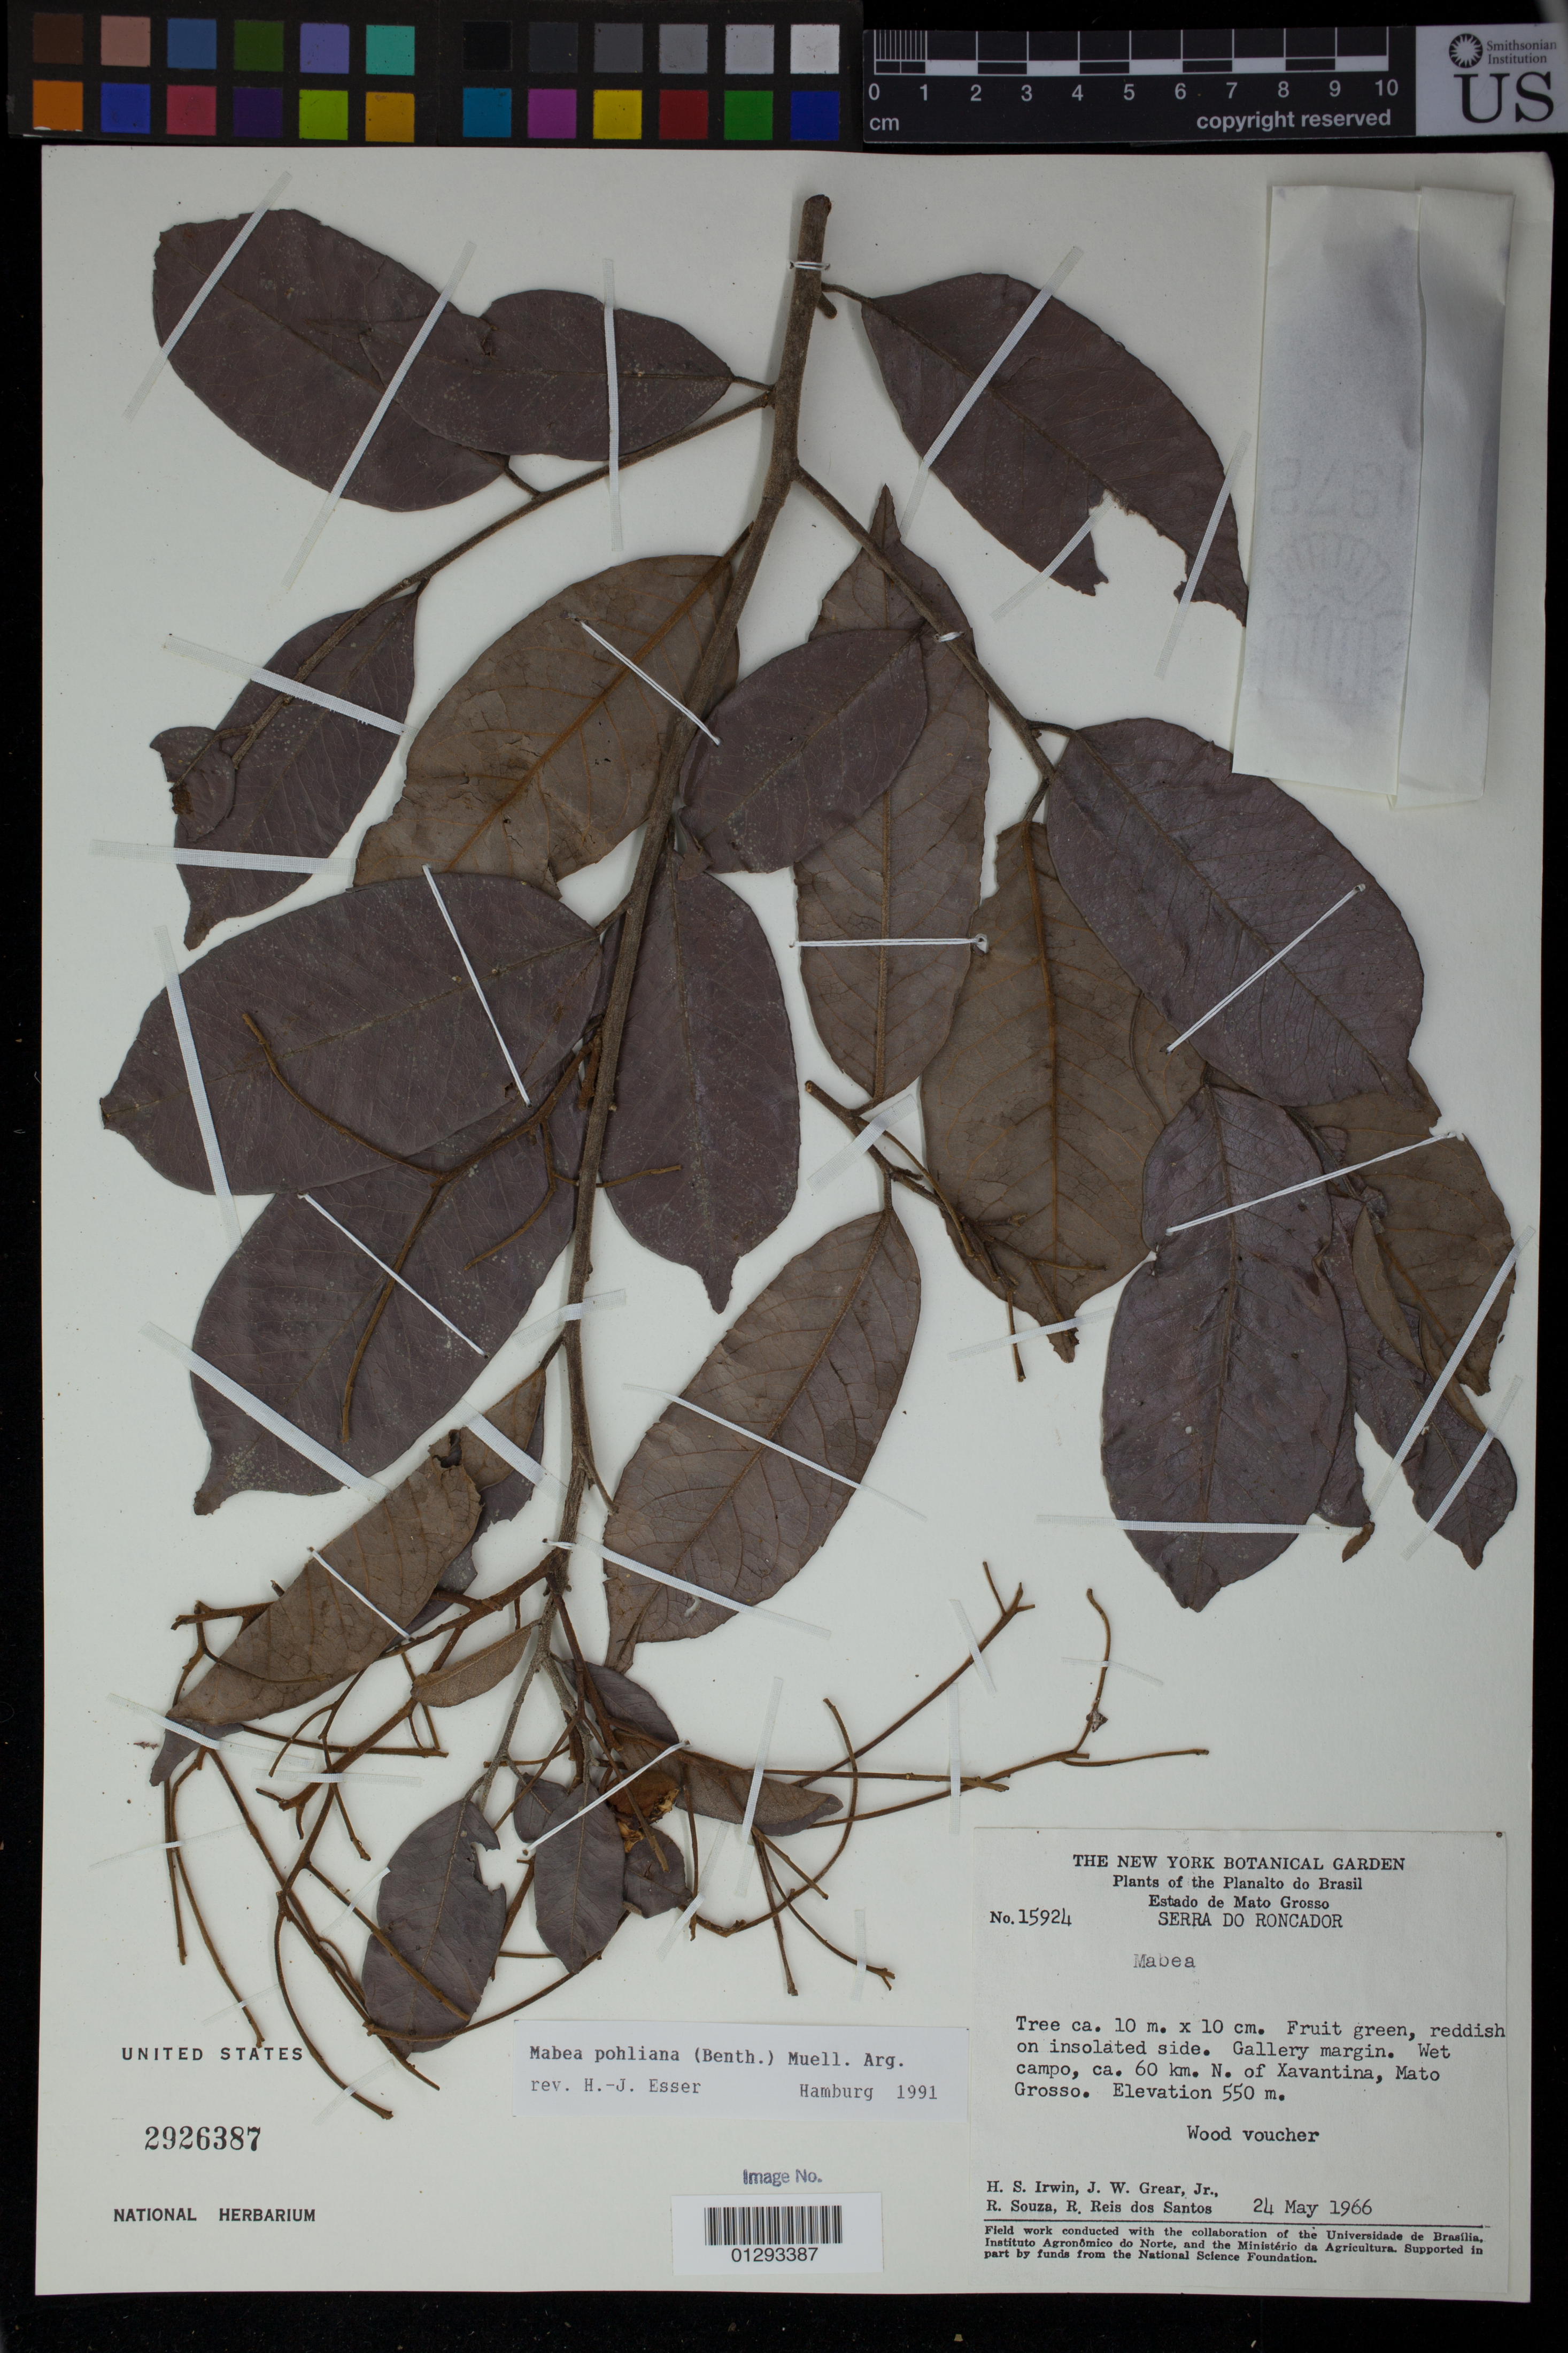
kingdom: Plantae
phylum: Tracheophyta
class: Magnoliopsida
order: Malpighiales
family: Euphorbiaceae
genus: Mabea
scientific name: Mabea pohliana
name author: (Benth.) Müll. Arg.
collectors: H. Irwin, J. W. Grear, R. Souza & R. Reis dos Santos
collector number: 15924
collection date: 1966-05-24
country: Brazil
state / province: Mato Grosso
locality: Serra do Roncador, ca. 60 km. N. of Xavantina.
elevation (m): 550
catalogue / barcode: US 2926387